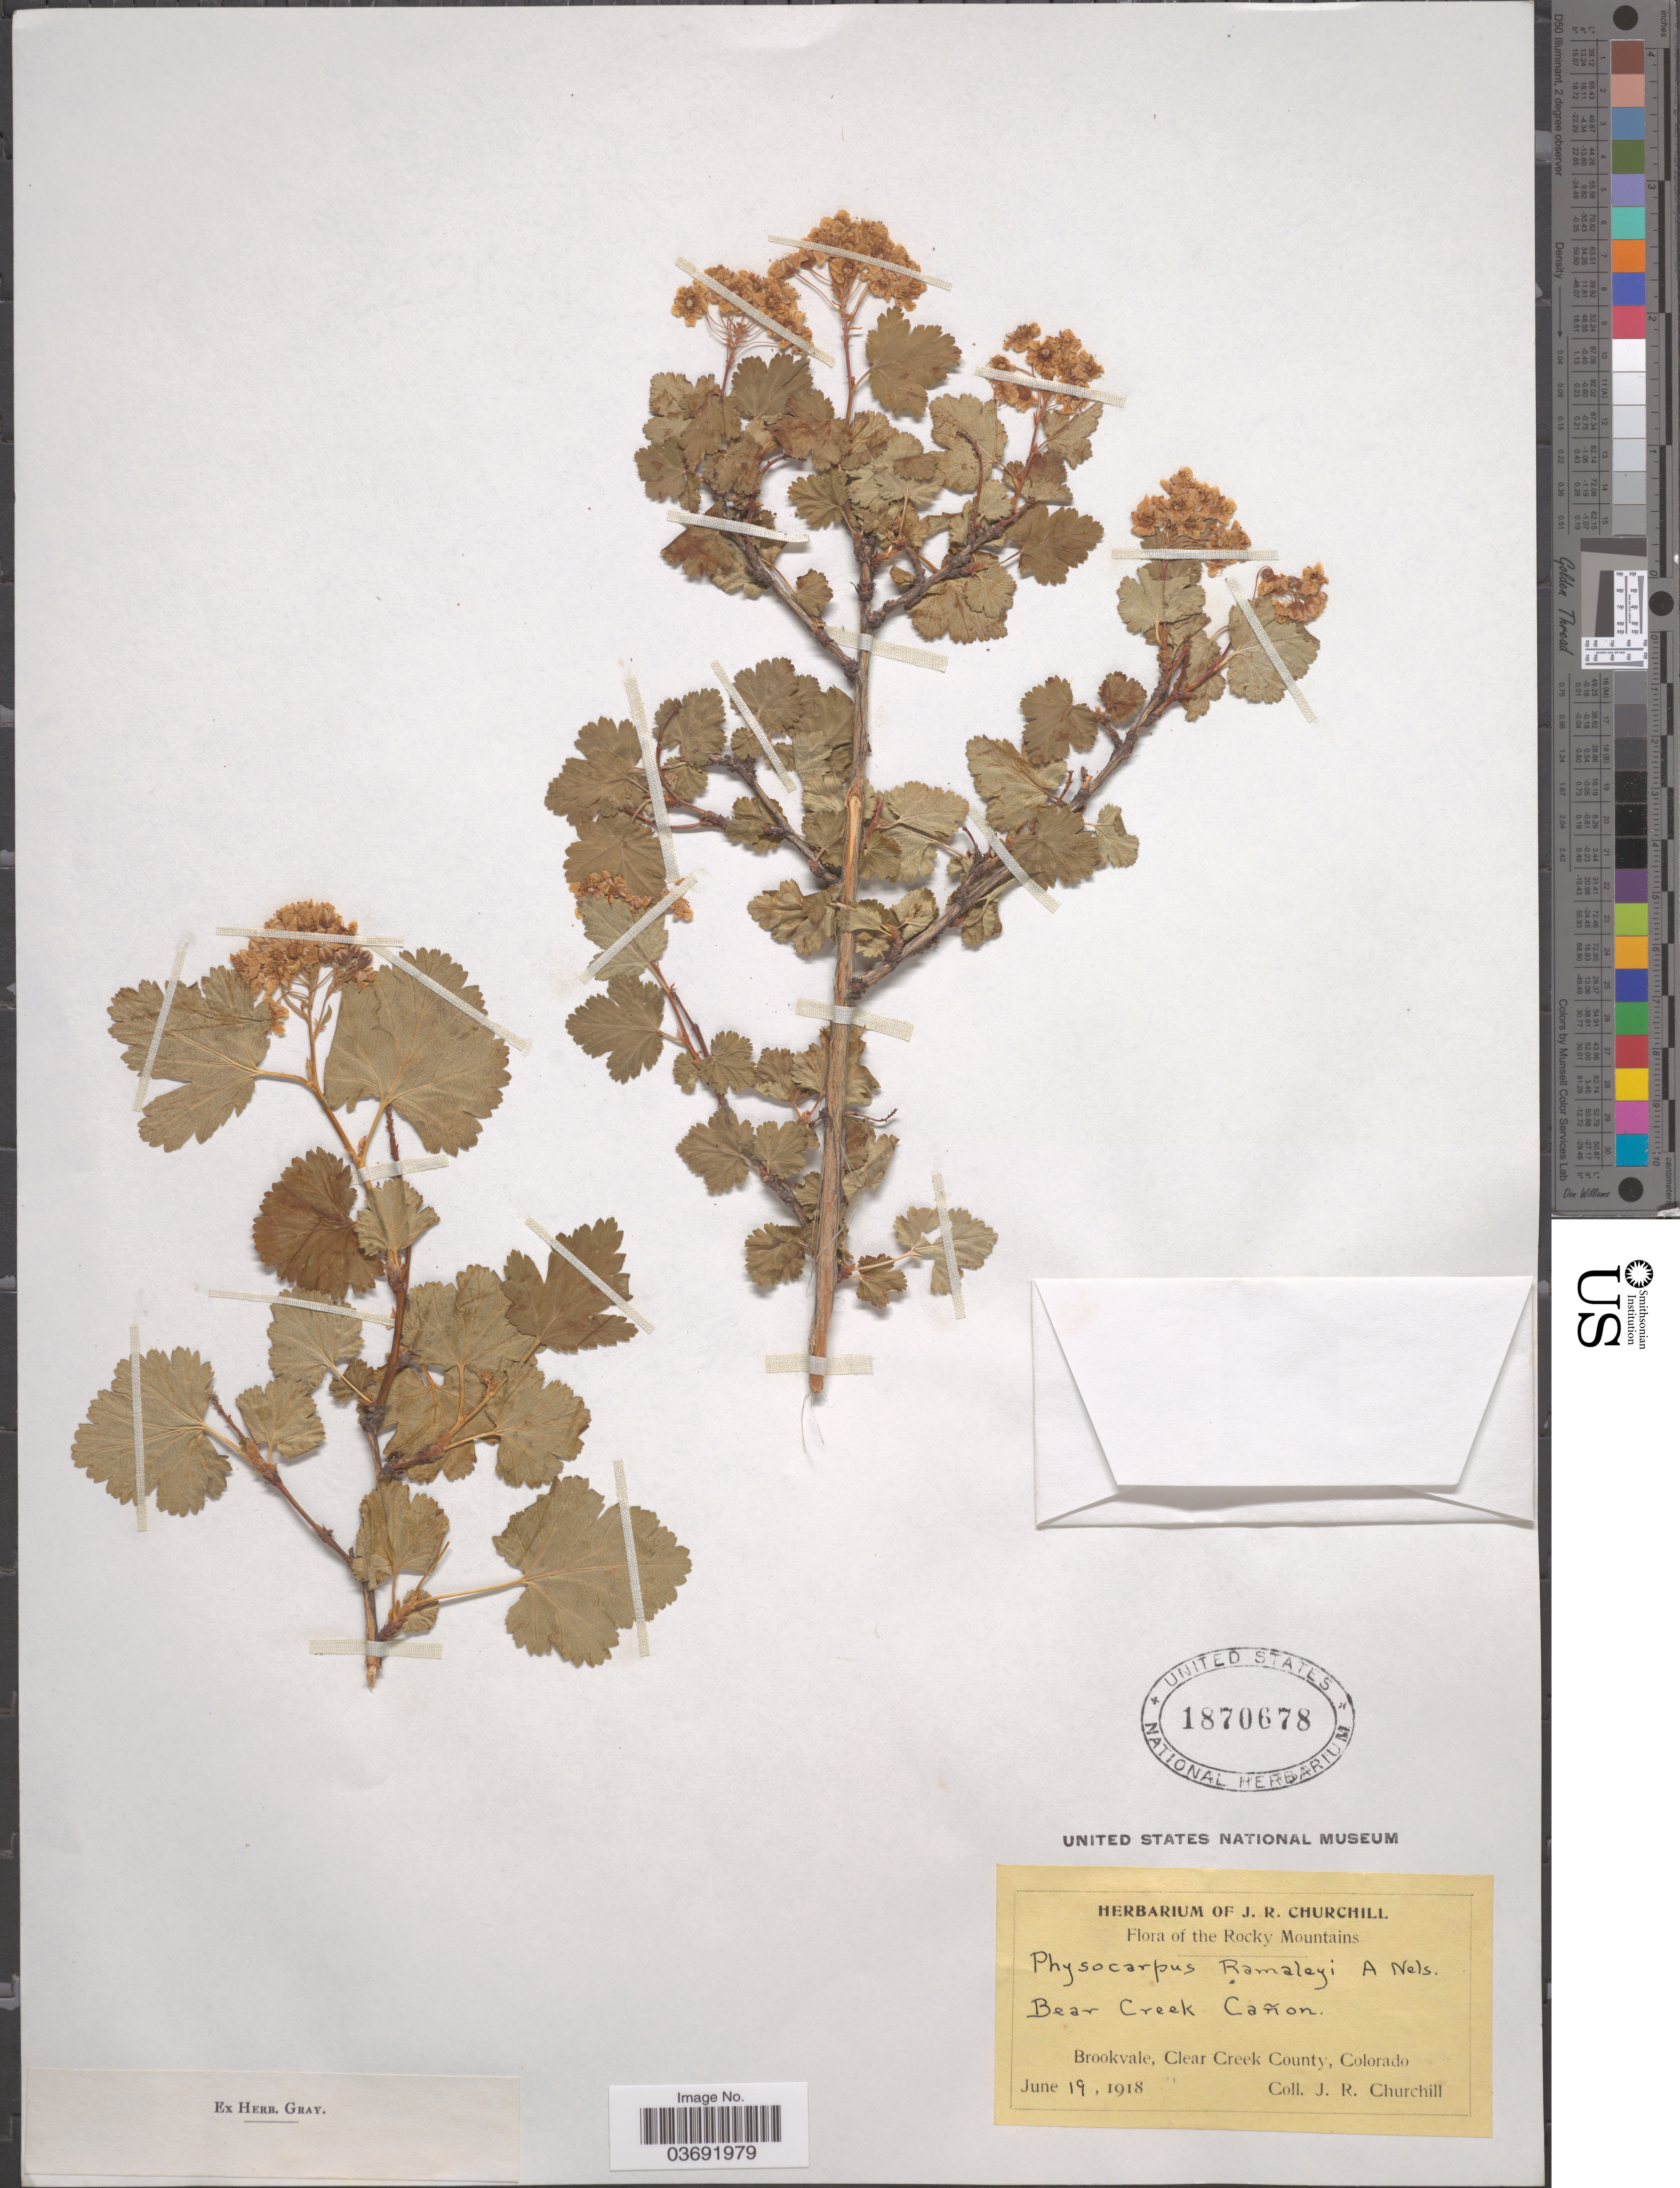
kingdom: Plantae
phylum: Tracheophyta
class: Magnoliopsida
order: Rosales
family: Rosaceae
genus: Physocarpus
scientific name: Physocarpus ramaleyi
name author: A. Nelson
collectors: J. Churchill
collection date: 1918-06-19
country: United States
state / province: Colorado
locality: Rocky Mountains. Bear Creek Cañon. Brookvale, Clear Creek County.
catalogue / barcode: US 1870678